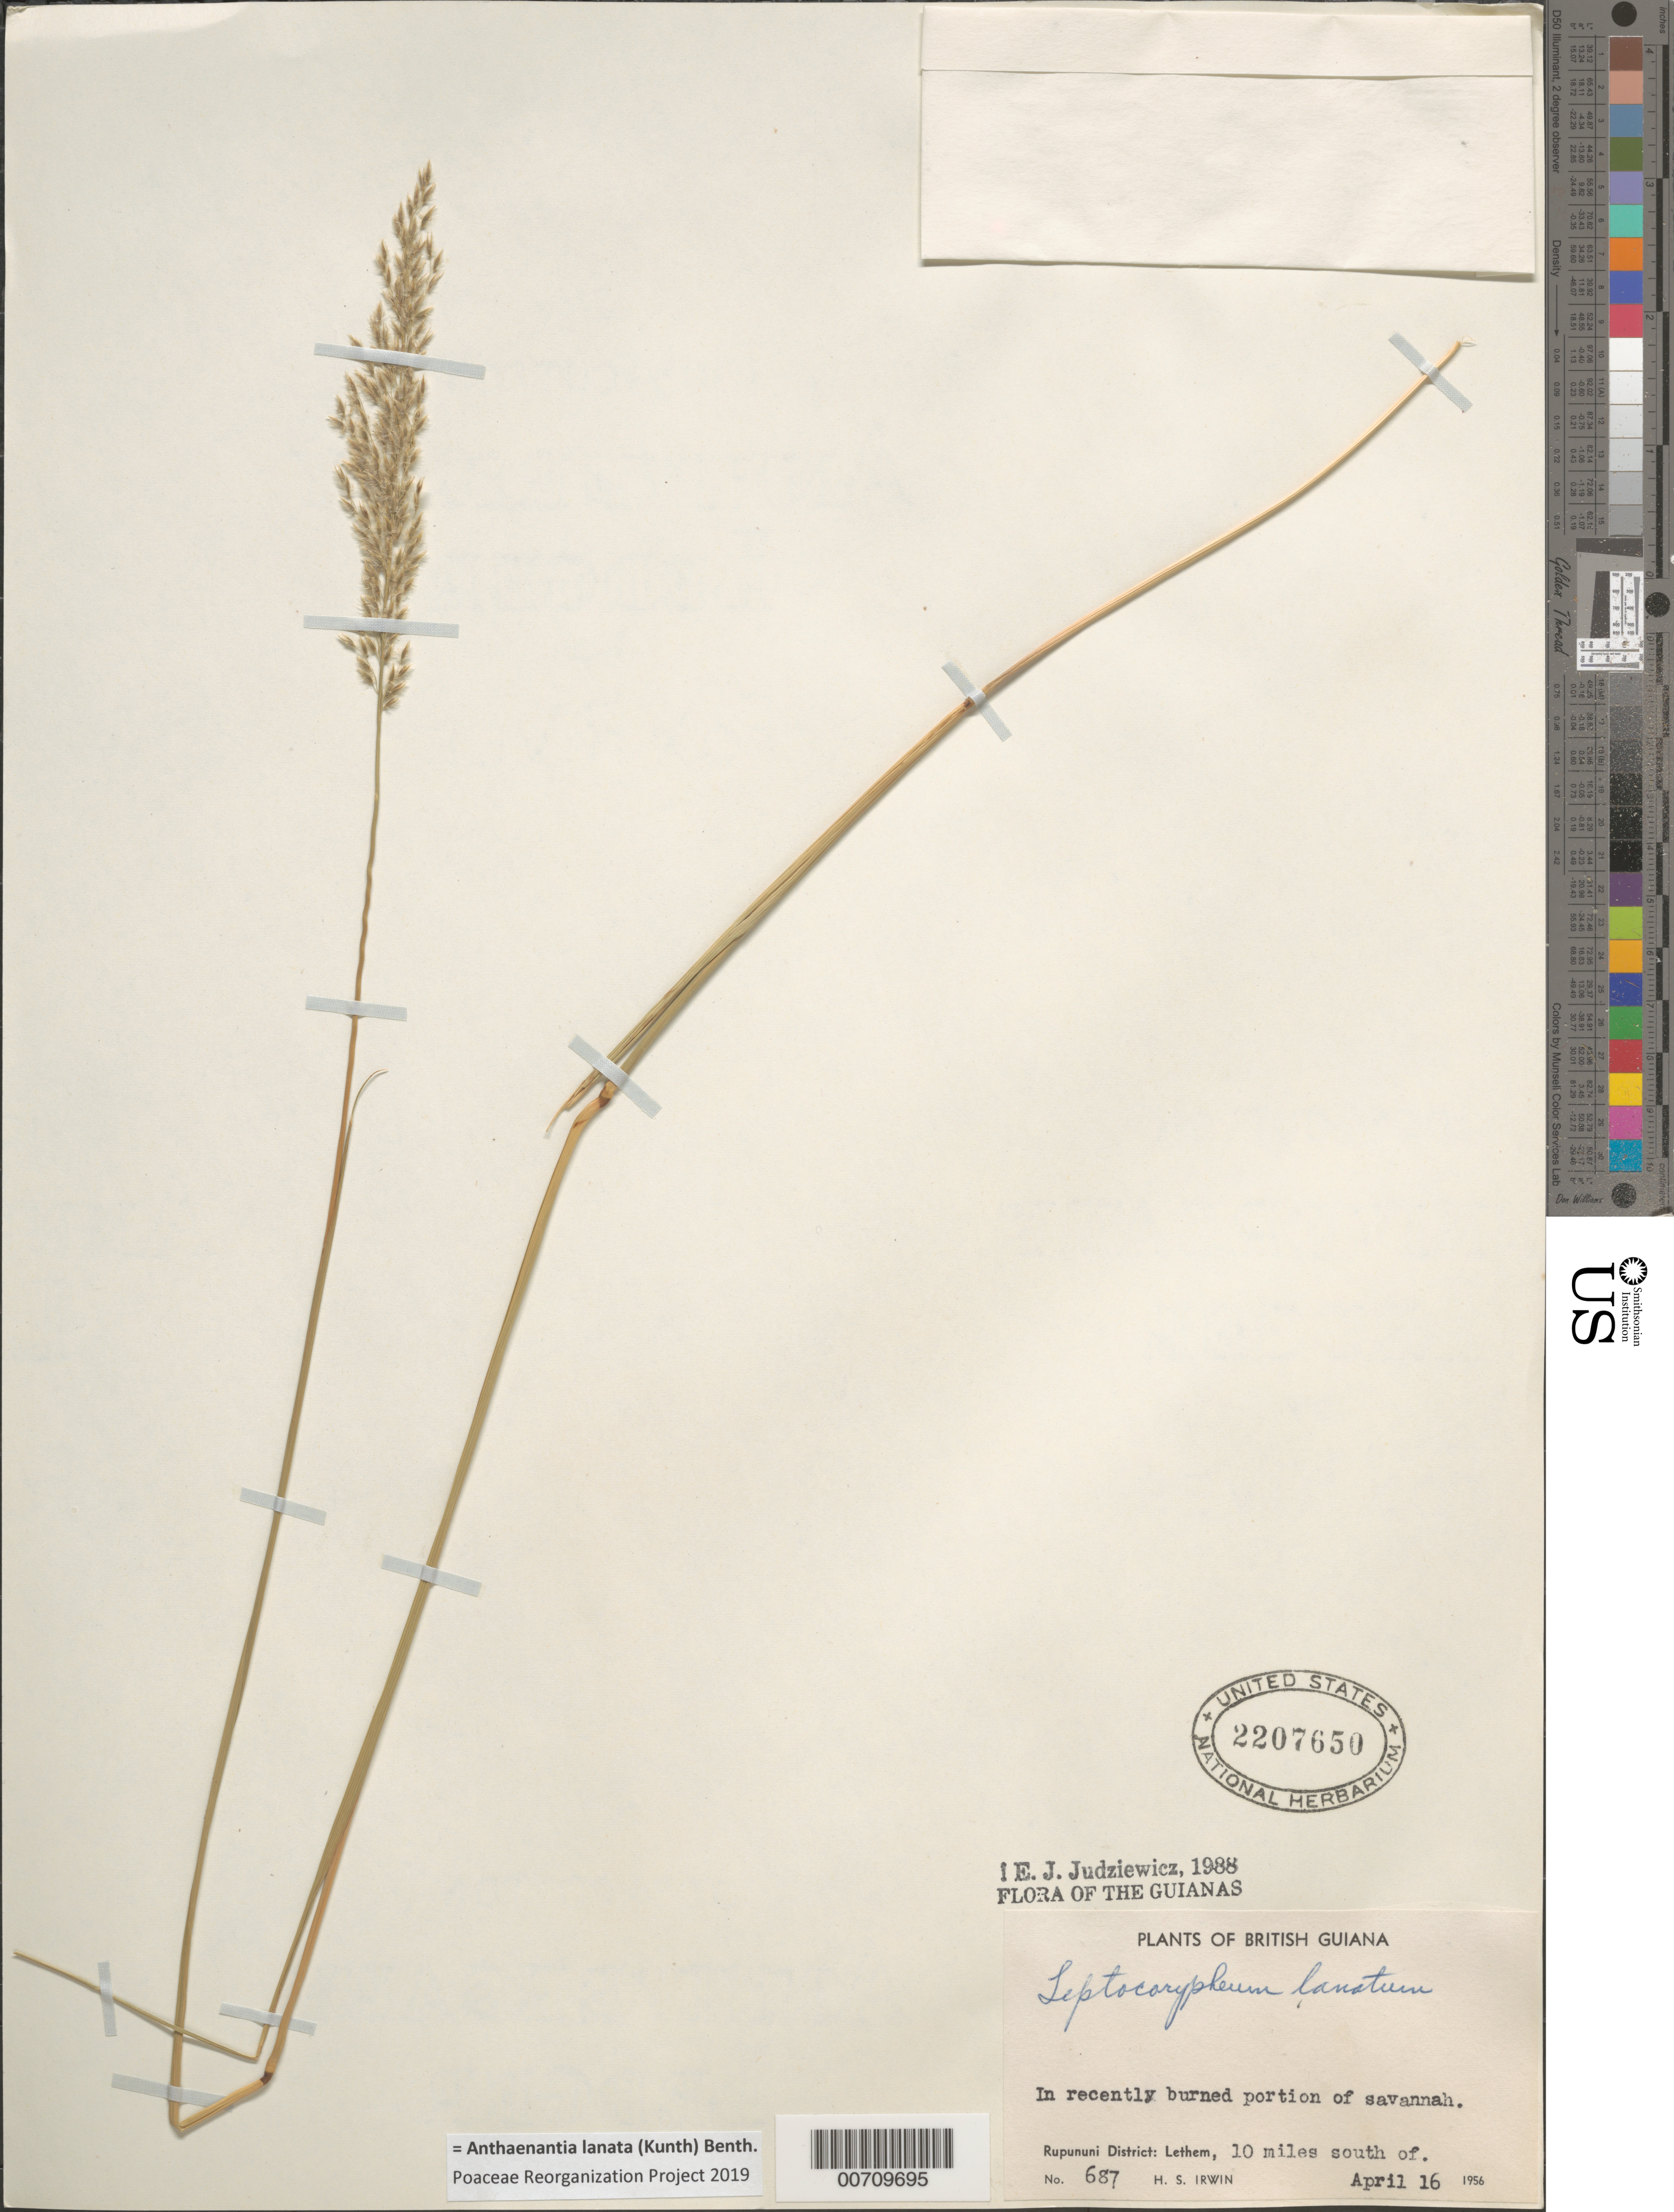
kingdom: Plantae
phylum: Tracheophyta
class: Liliopsida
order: Poales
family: Poaceae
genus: Leptocoryphium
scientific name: Leptocoryphium lanatum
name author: (Kunth) Nees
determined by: Judziewicz, E. J.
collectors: H. Irwin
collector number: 687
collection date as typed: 16-Apr-56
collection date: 1956-04-16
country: Guyana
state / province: U. Takutu-U. Essequibo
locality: Rupununi Dist., 10 mi. S of Lethem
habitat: Recently burned portion of savanna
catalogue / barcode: US 2207650